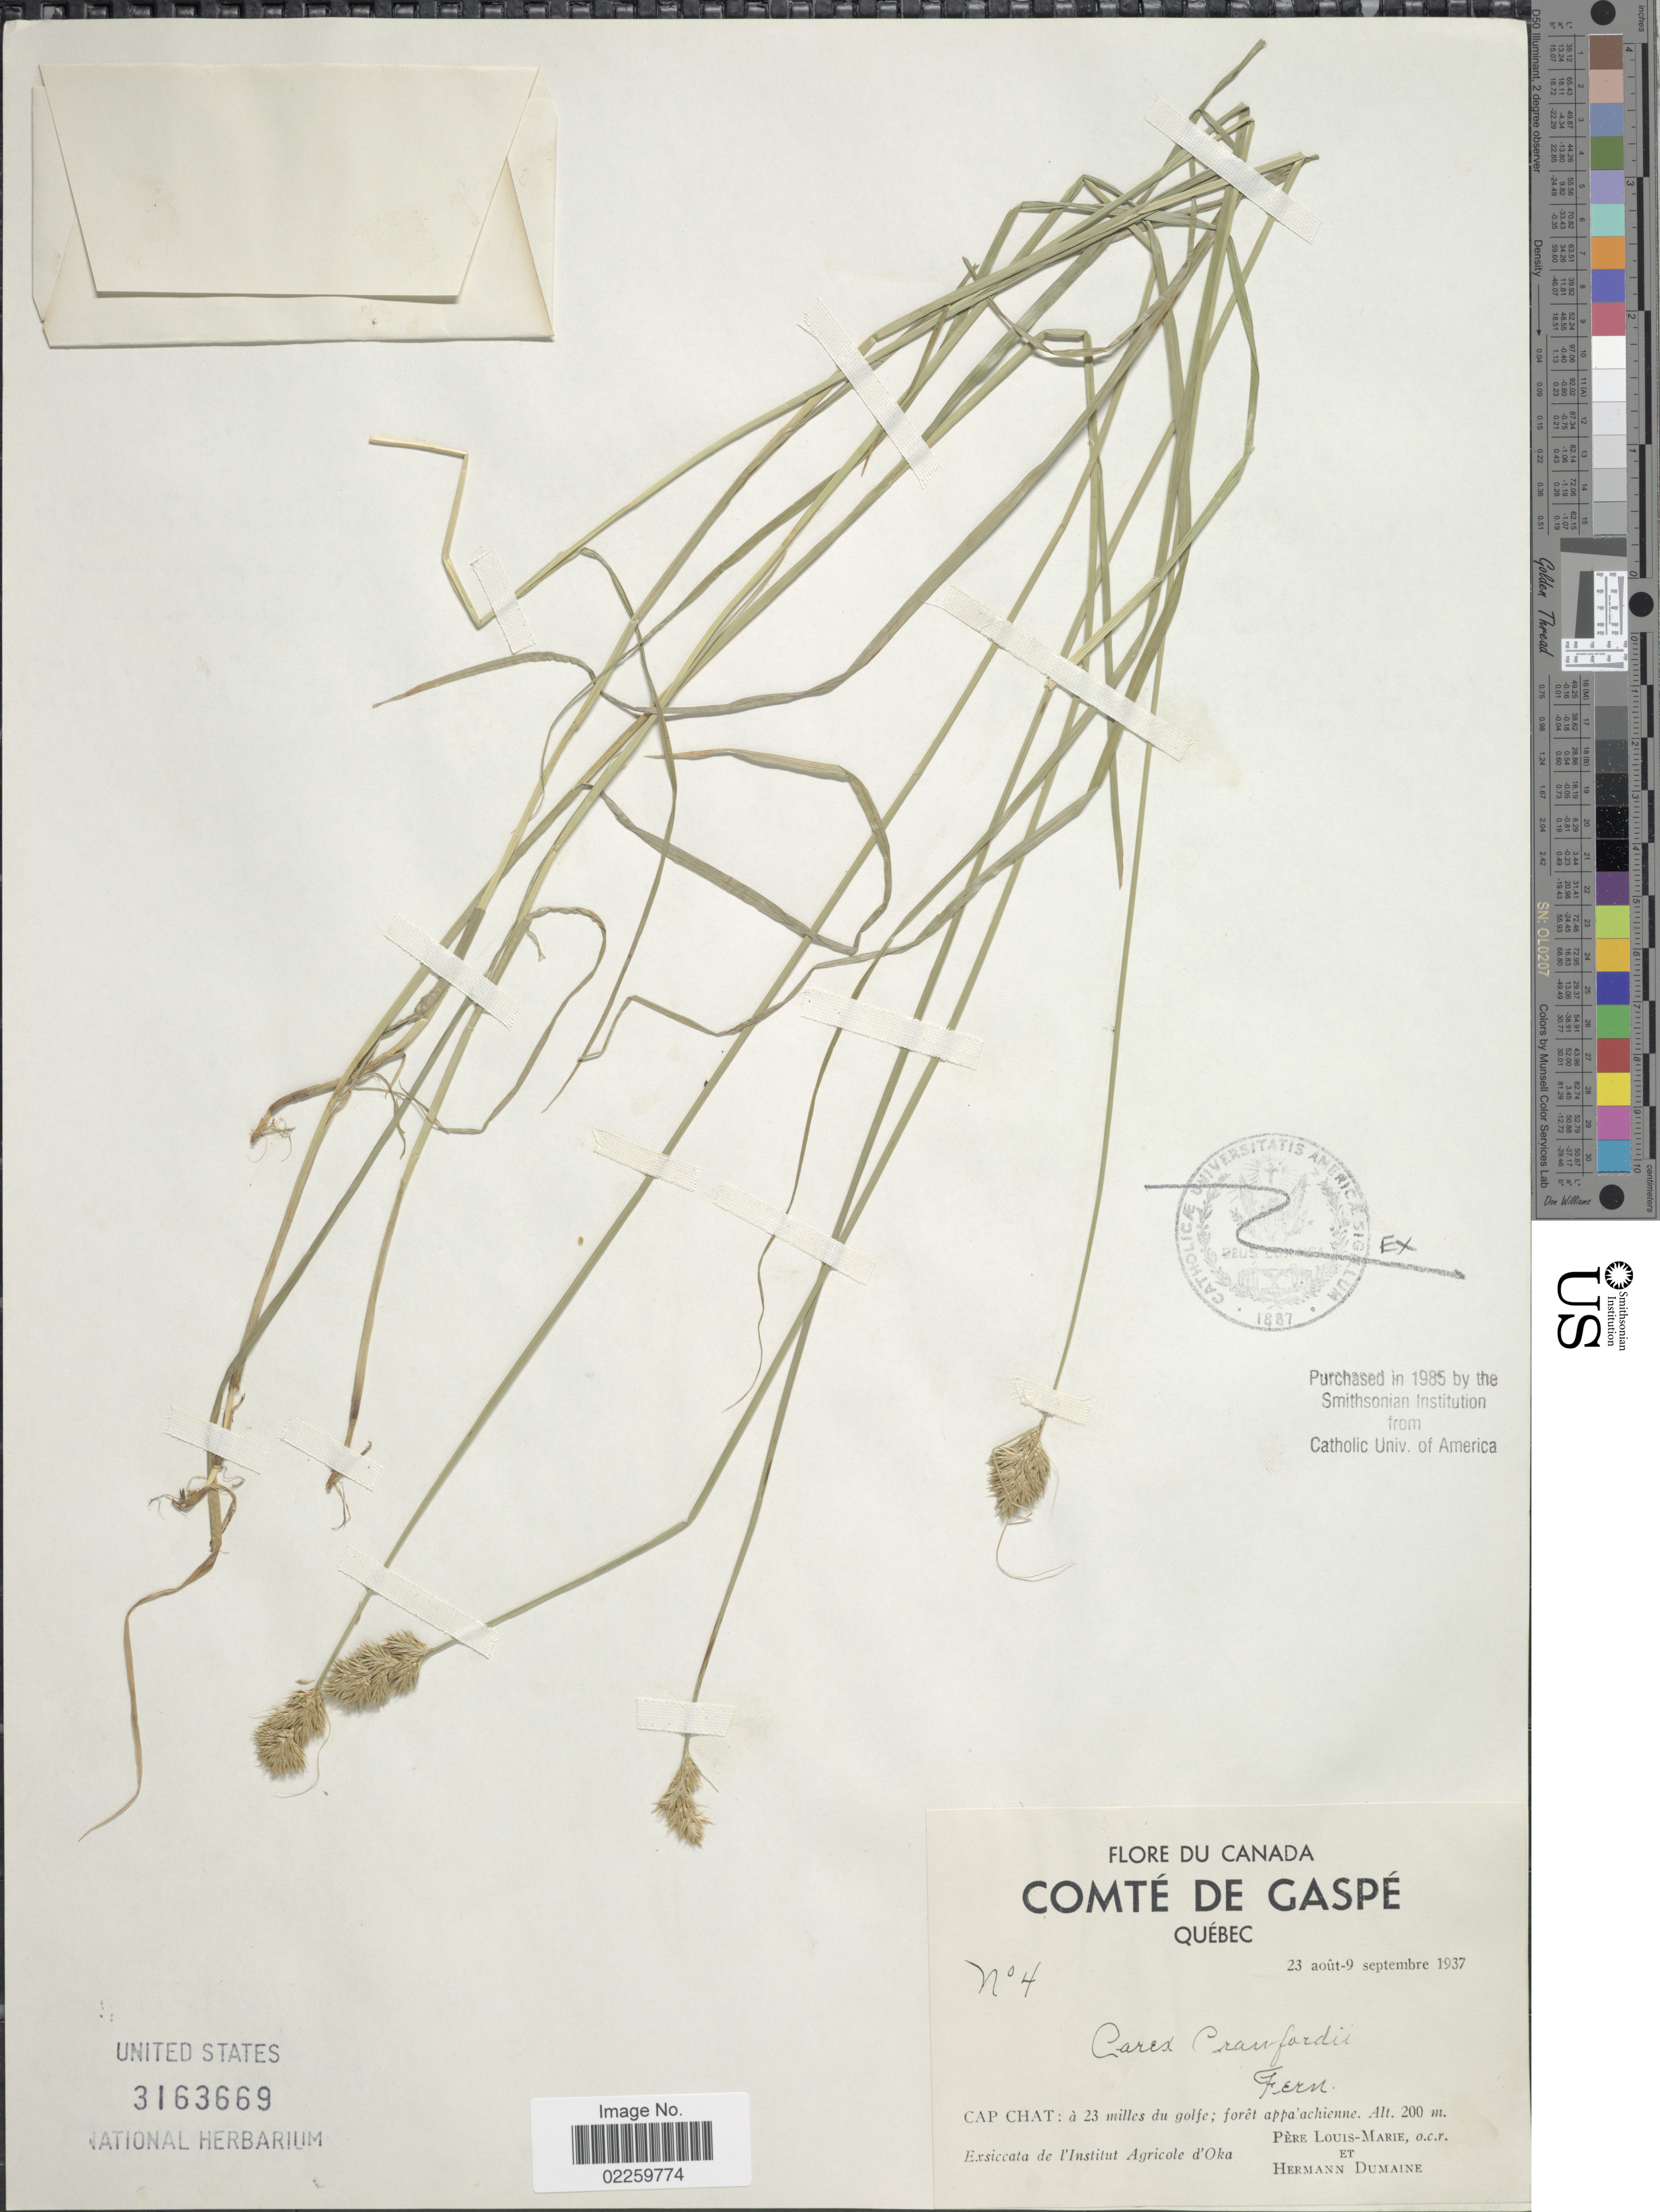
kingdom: Plantae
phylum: Tracheophyta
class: Liliopsida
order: Poales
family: Cyperaceae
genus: Carex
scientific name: Carex crawfordii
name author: Fernald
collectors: L.-M. LaLonde & H. Dumaine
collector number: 4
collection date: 1937-08-23/1937-09-09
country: Canada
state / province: Quebec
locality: Comte de Gaspe, Cap Chat: a 23 miles du golfe; foret appa'achienne.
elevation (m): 200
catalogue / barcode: US 3163669